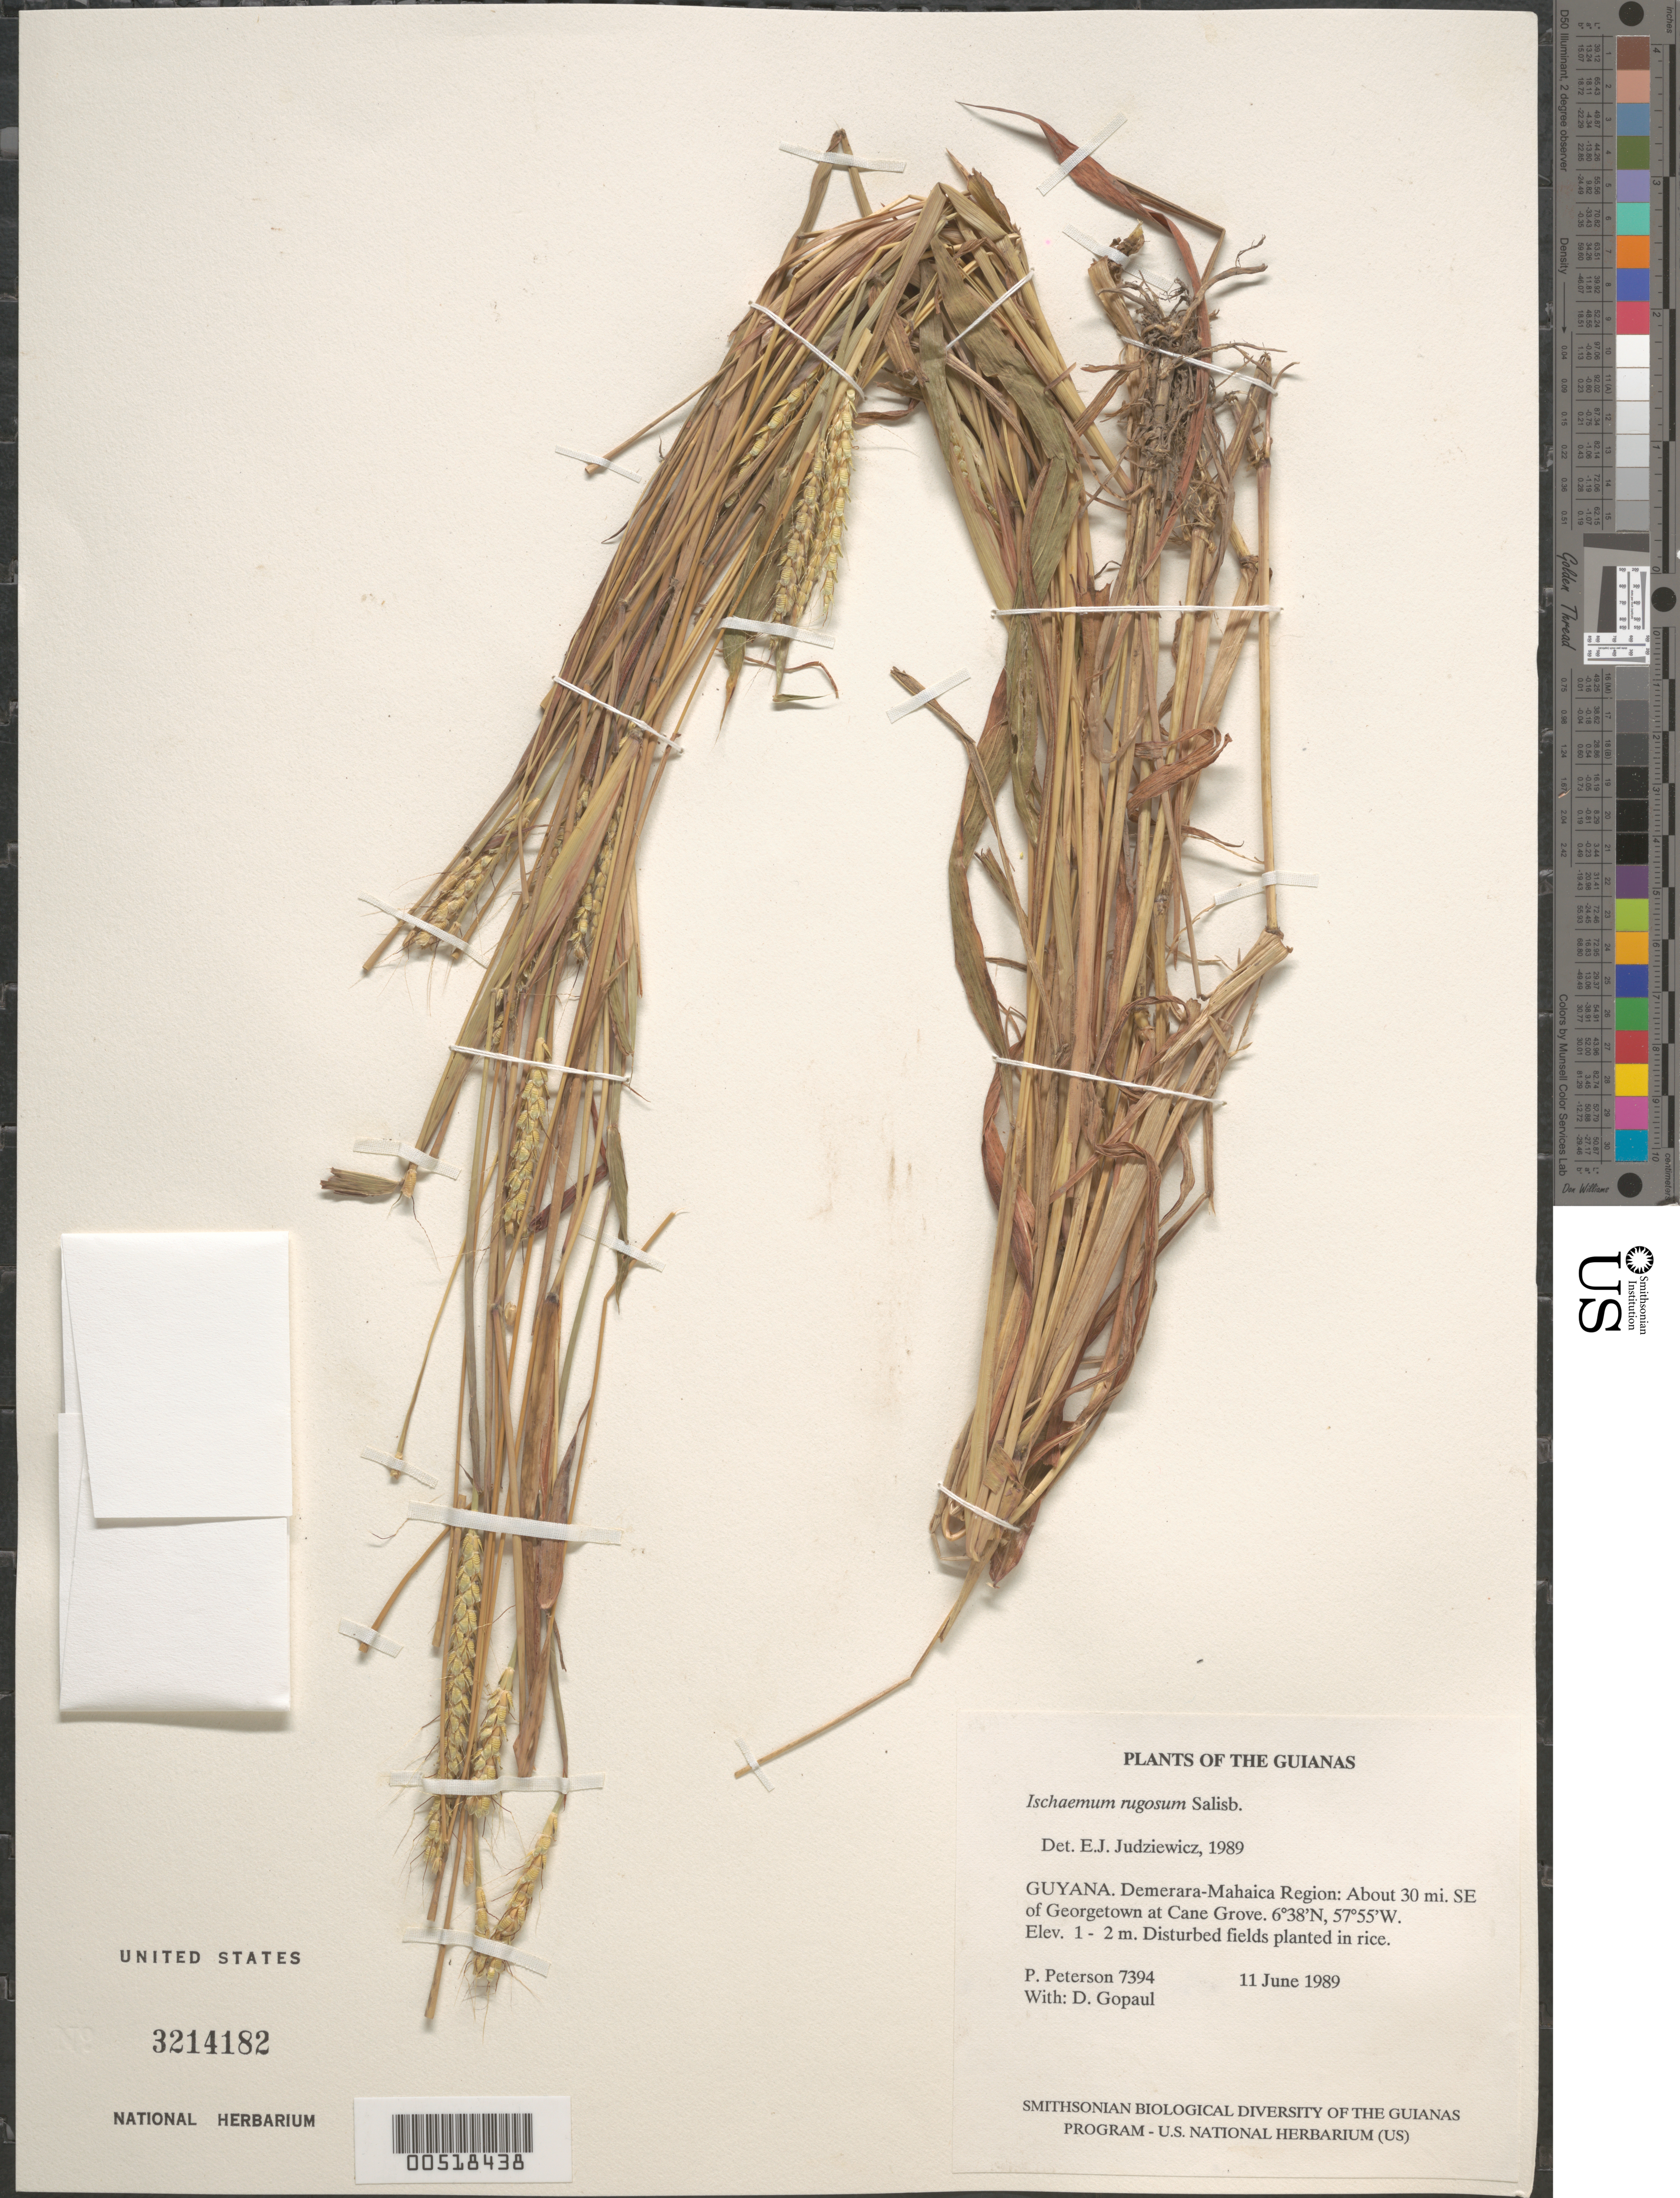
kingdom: Plantae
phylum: Tracheophyta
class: Liliopsida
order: Poales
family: Poaceae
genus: Ischaemum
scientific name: Ischaemum rugosum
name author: Salisb.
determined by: Judziewicz, E. J.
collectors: P. M. Peterson & D. Gopaul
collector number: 7394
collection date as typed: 11 June 1989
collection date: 1989-06-11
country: Guyana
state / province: Demerara-Mahaica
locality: About 30 mi. SE of Georgetown at Cane Grove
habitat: Disturbed fields planted in rice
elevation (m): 1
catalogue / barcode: US 3214182